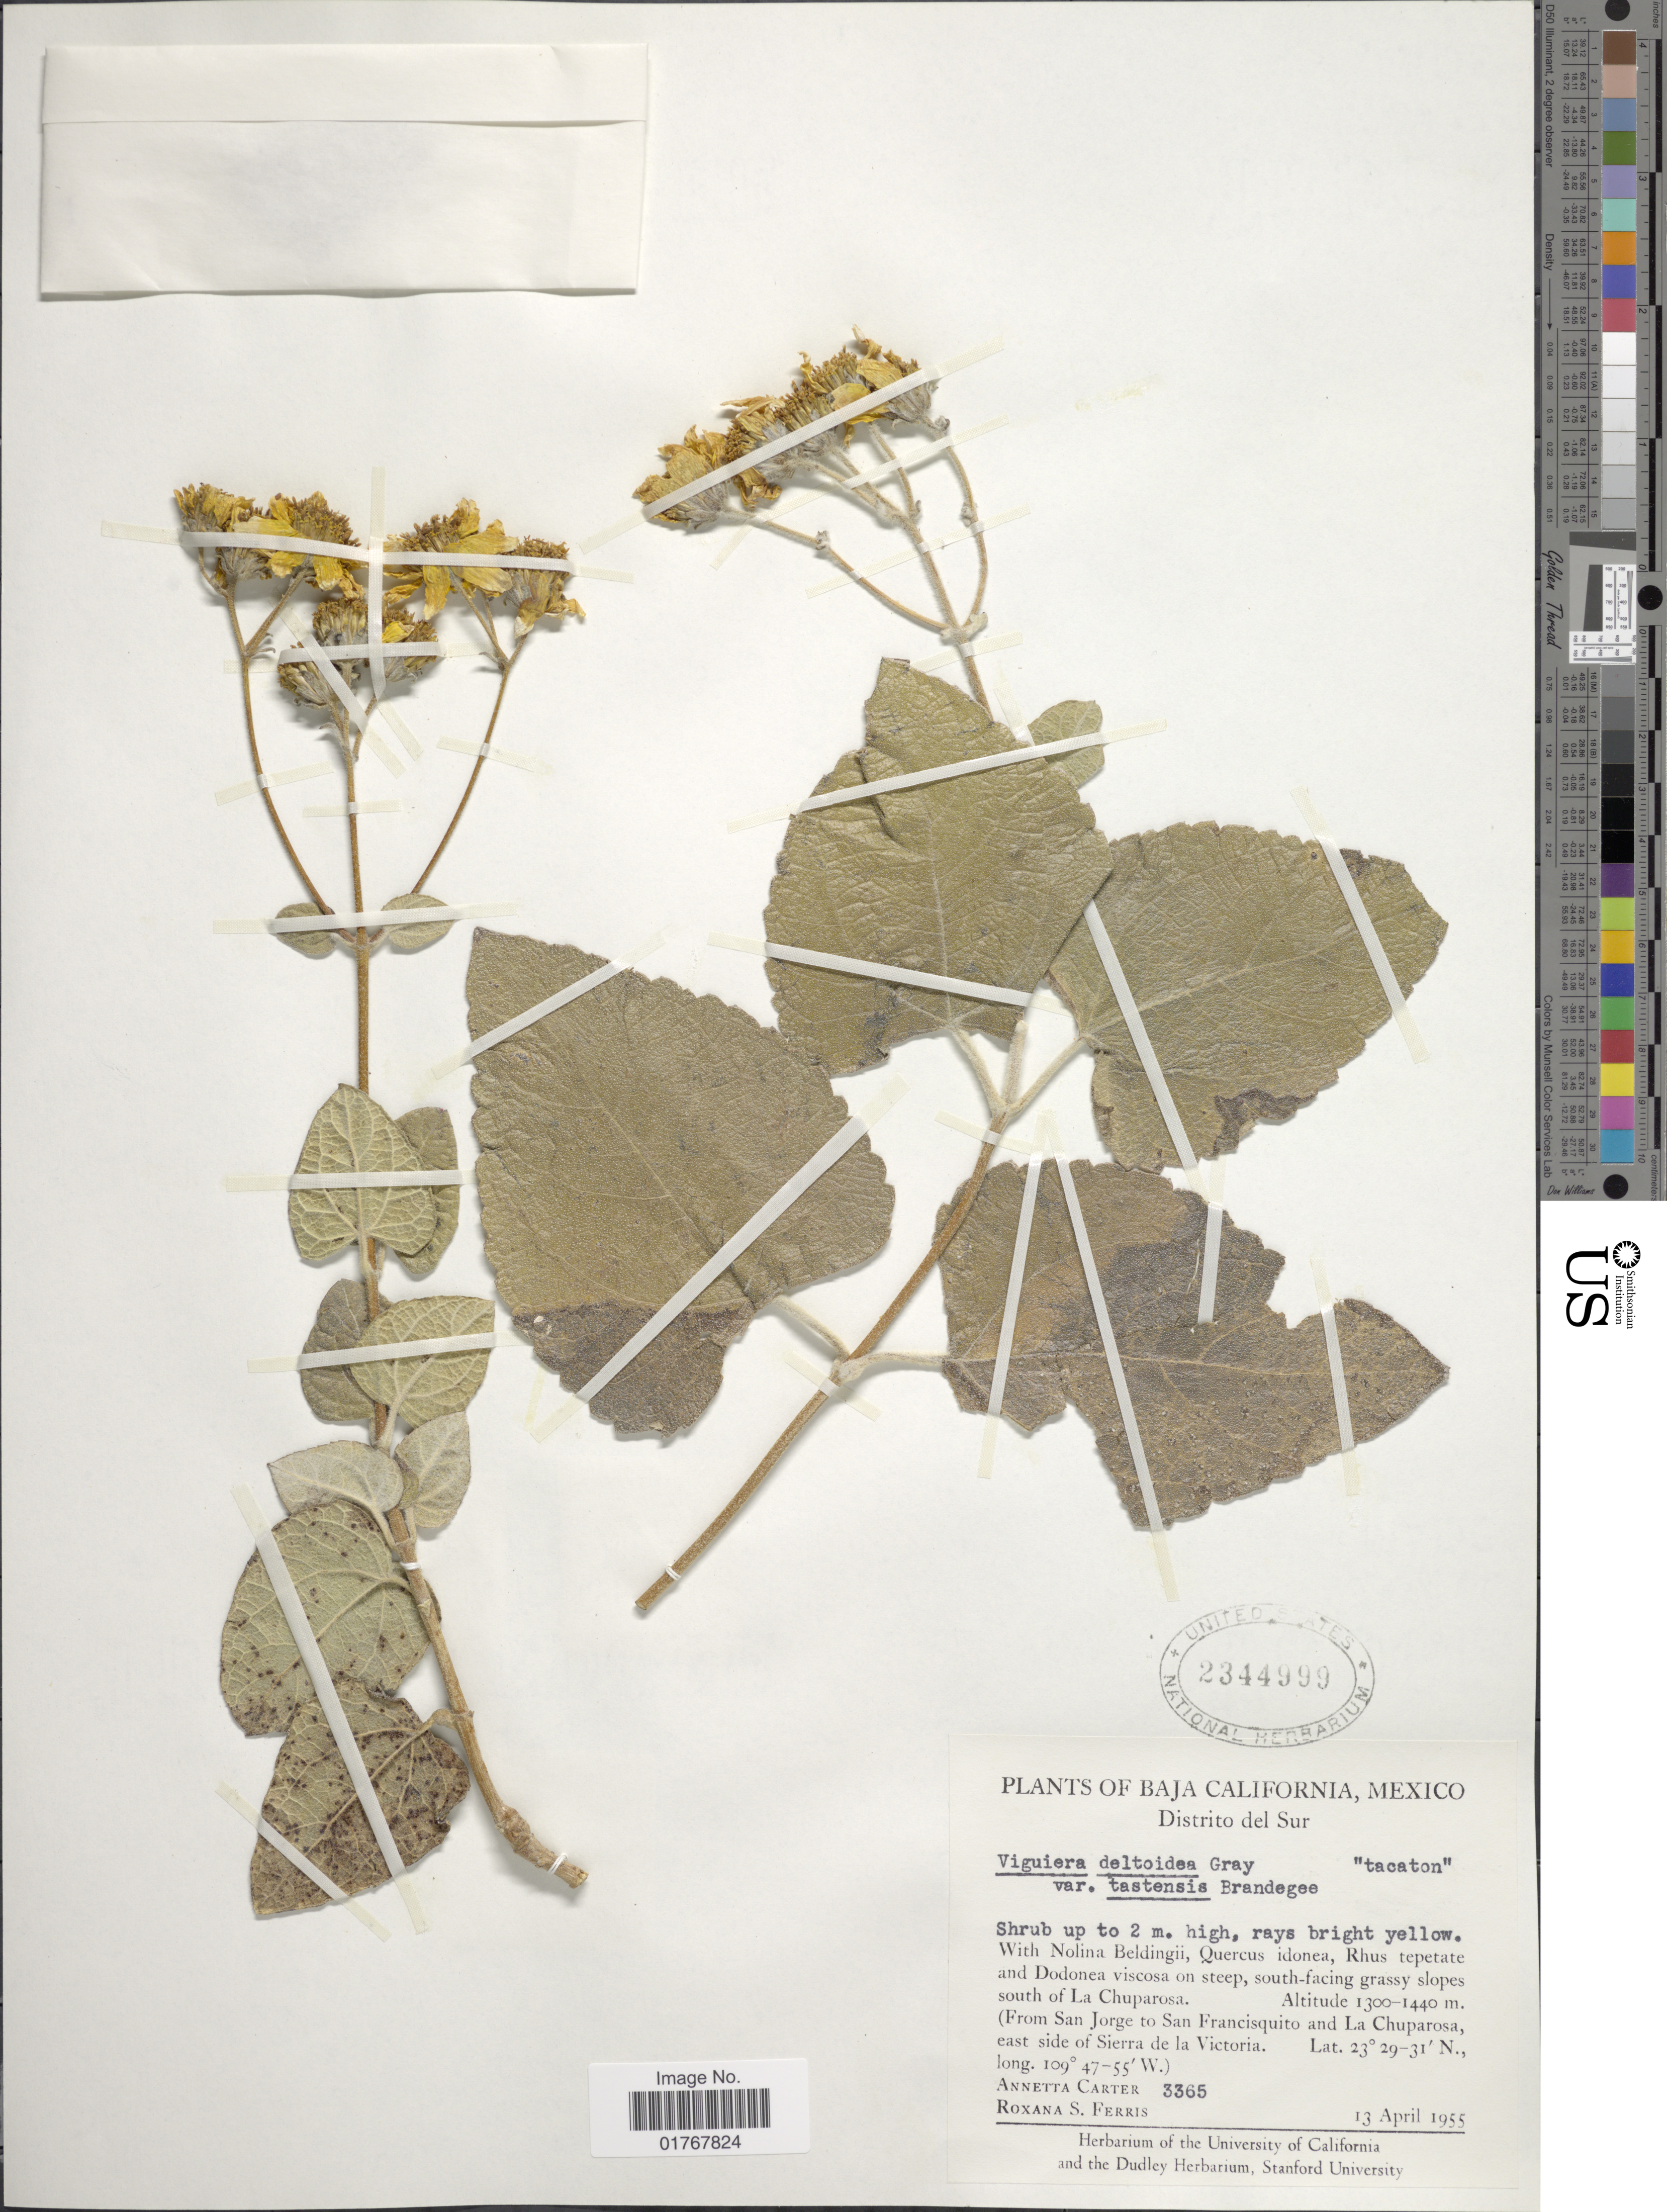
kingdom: Plantae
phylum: Tracheophyta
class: Magnoliopsida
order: Asterales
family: Asteraceae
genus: Viguiera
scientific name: Viguiera deltoidea var. tastensis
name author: Brandegee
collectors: A. Carter & R. S. Ferris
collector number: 3365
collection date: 1955-04-13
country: Mexico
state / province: Baja California Sur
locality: Distrito del Sur, south-facing grassy slopes south of La Chuparosa (From San Jorge to San Francisquito and La Chuparosa, east side of Sierra de la Victoria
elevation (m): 1300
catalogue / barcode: US 2344999